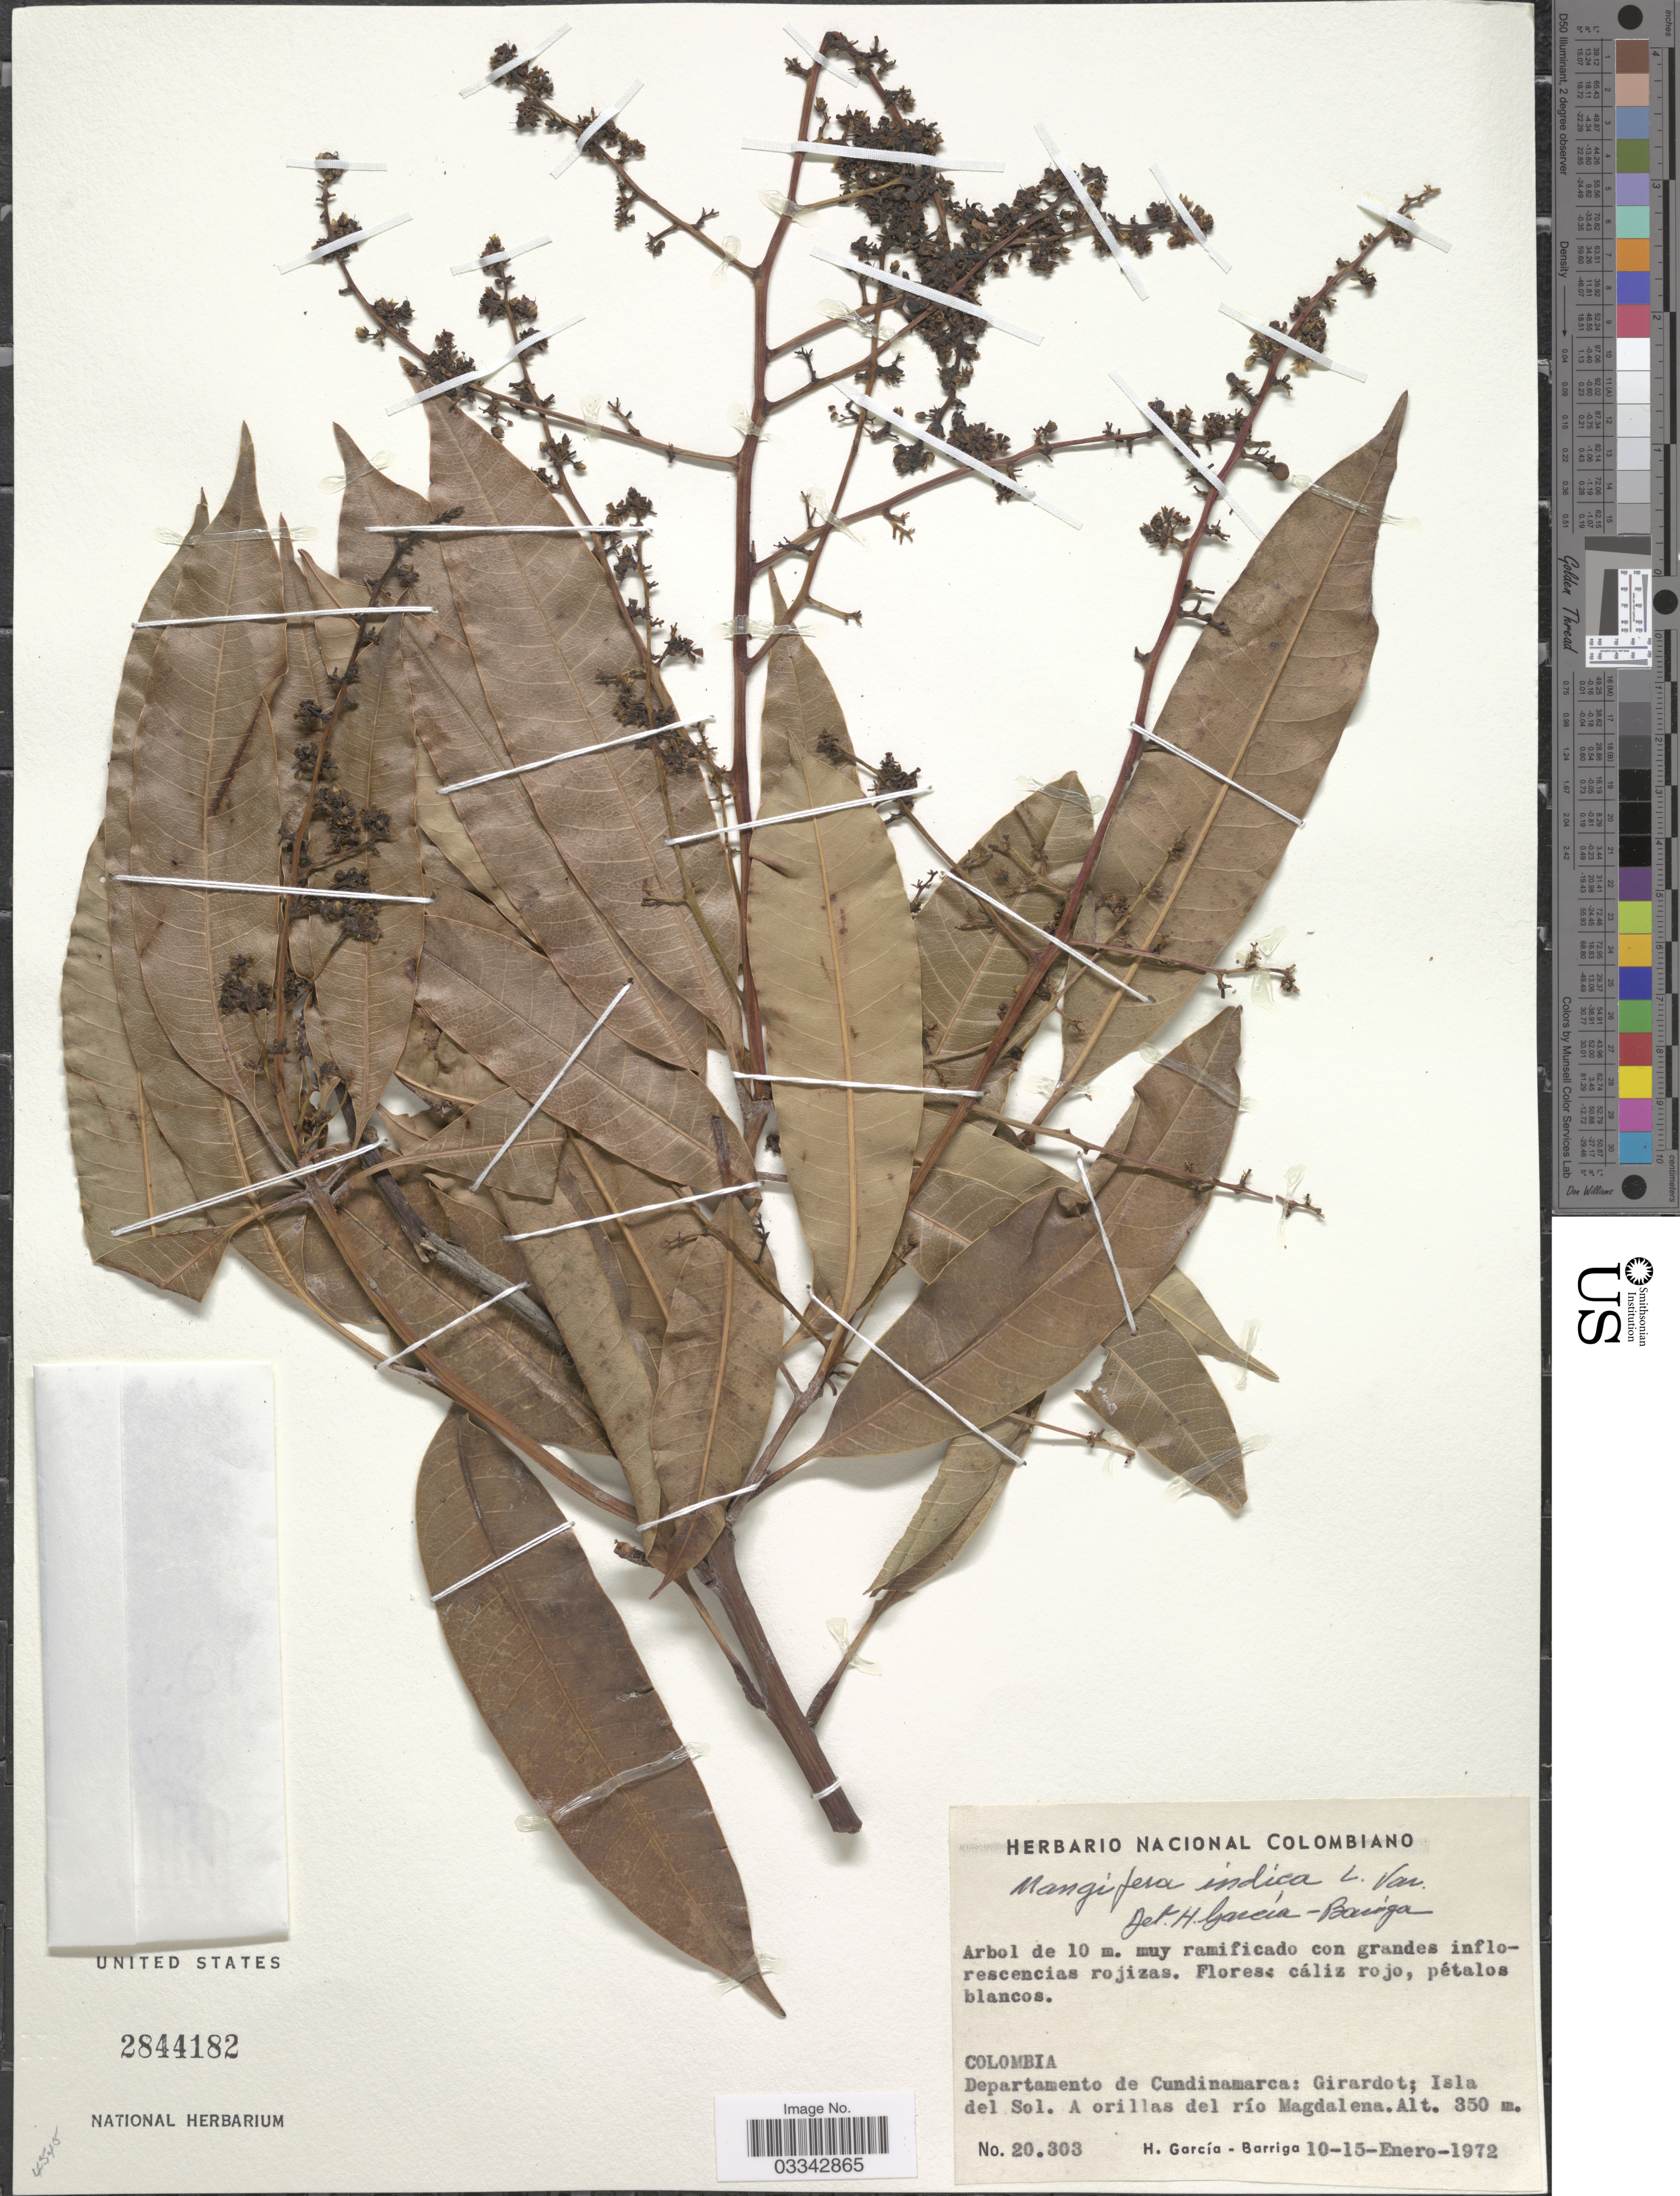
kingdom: Plantae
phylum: Tracheophyta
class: Magnoliopsida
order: Sapindales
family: Anacardiaceae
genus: Mangifera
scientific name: Mangifera indica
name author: L.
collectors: H. García Barriga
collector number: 20303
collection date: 1972-01-10/1972-01-15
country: Colombia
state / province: Cundinamarca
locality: Departamento de Cundinamarca: Girardot; Isla del Sol. A orillas del río Magdalena.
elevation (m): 350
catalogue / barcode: US 2844182